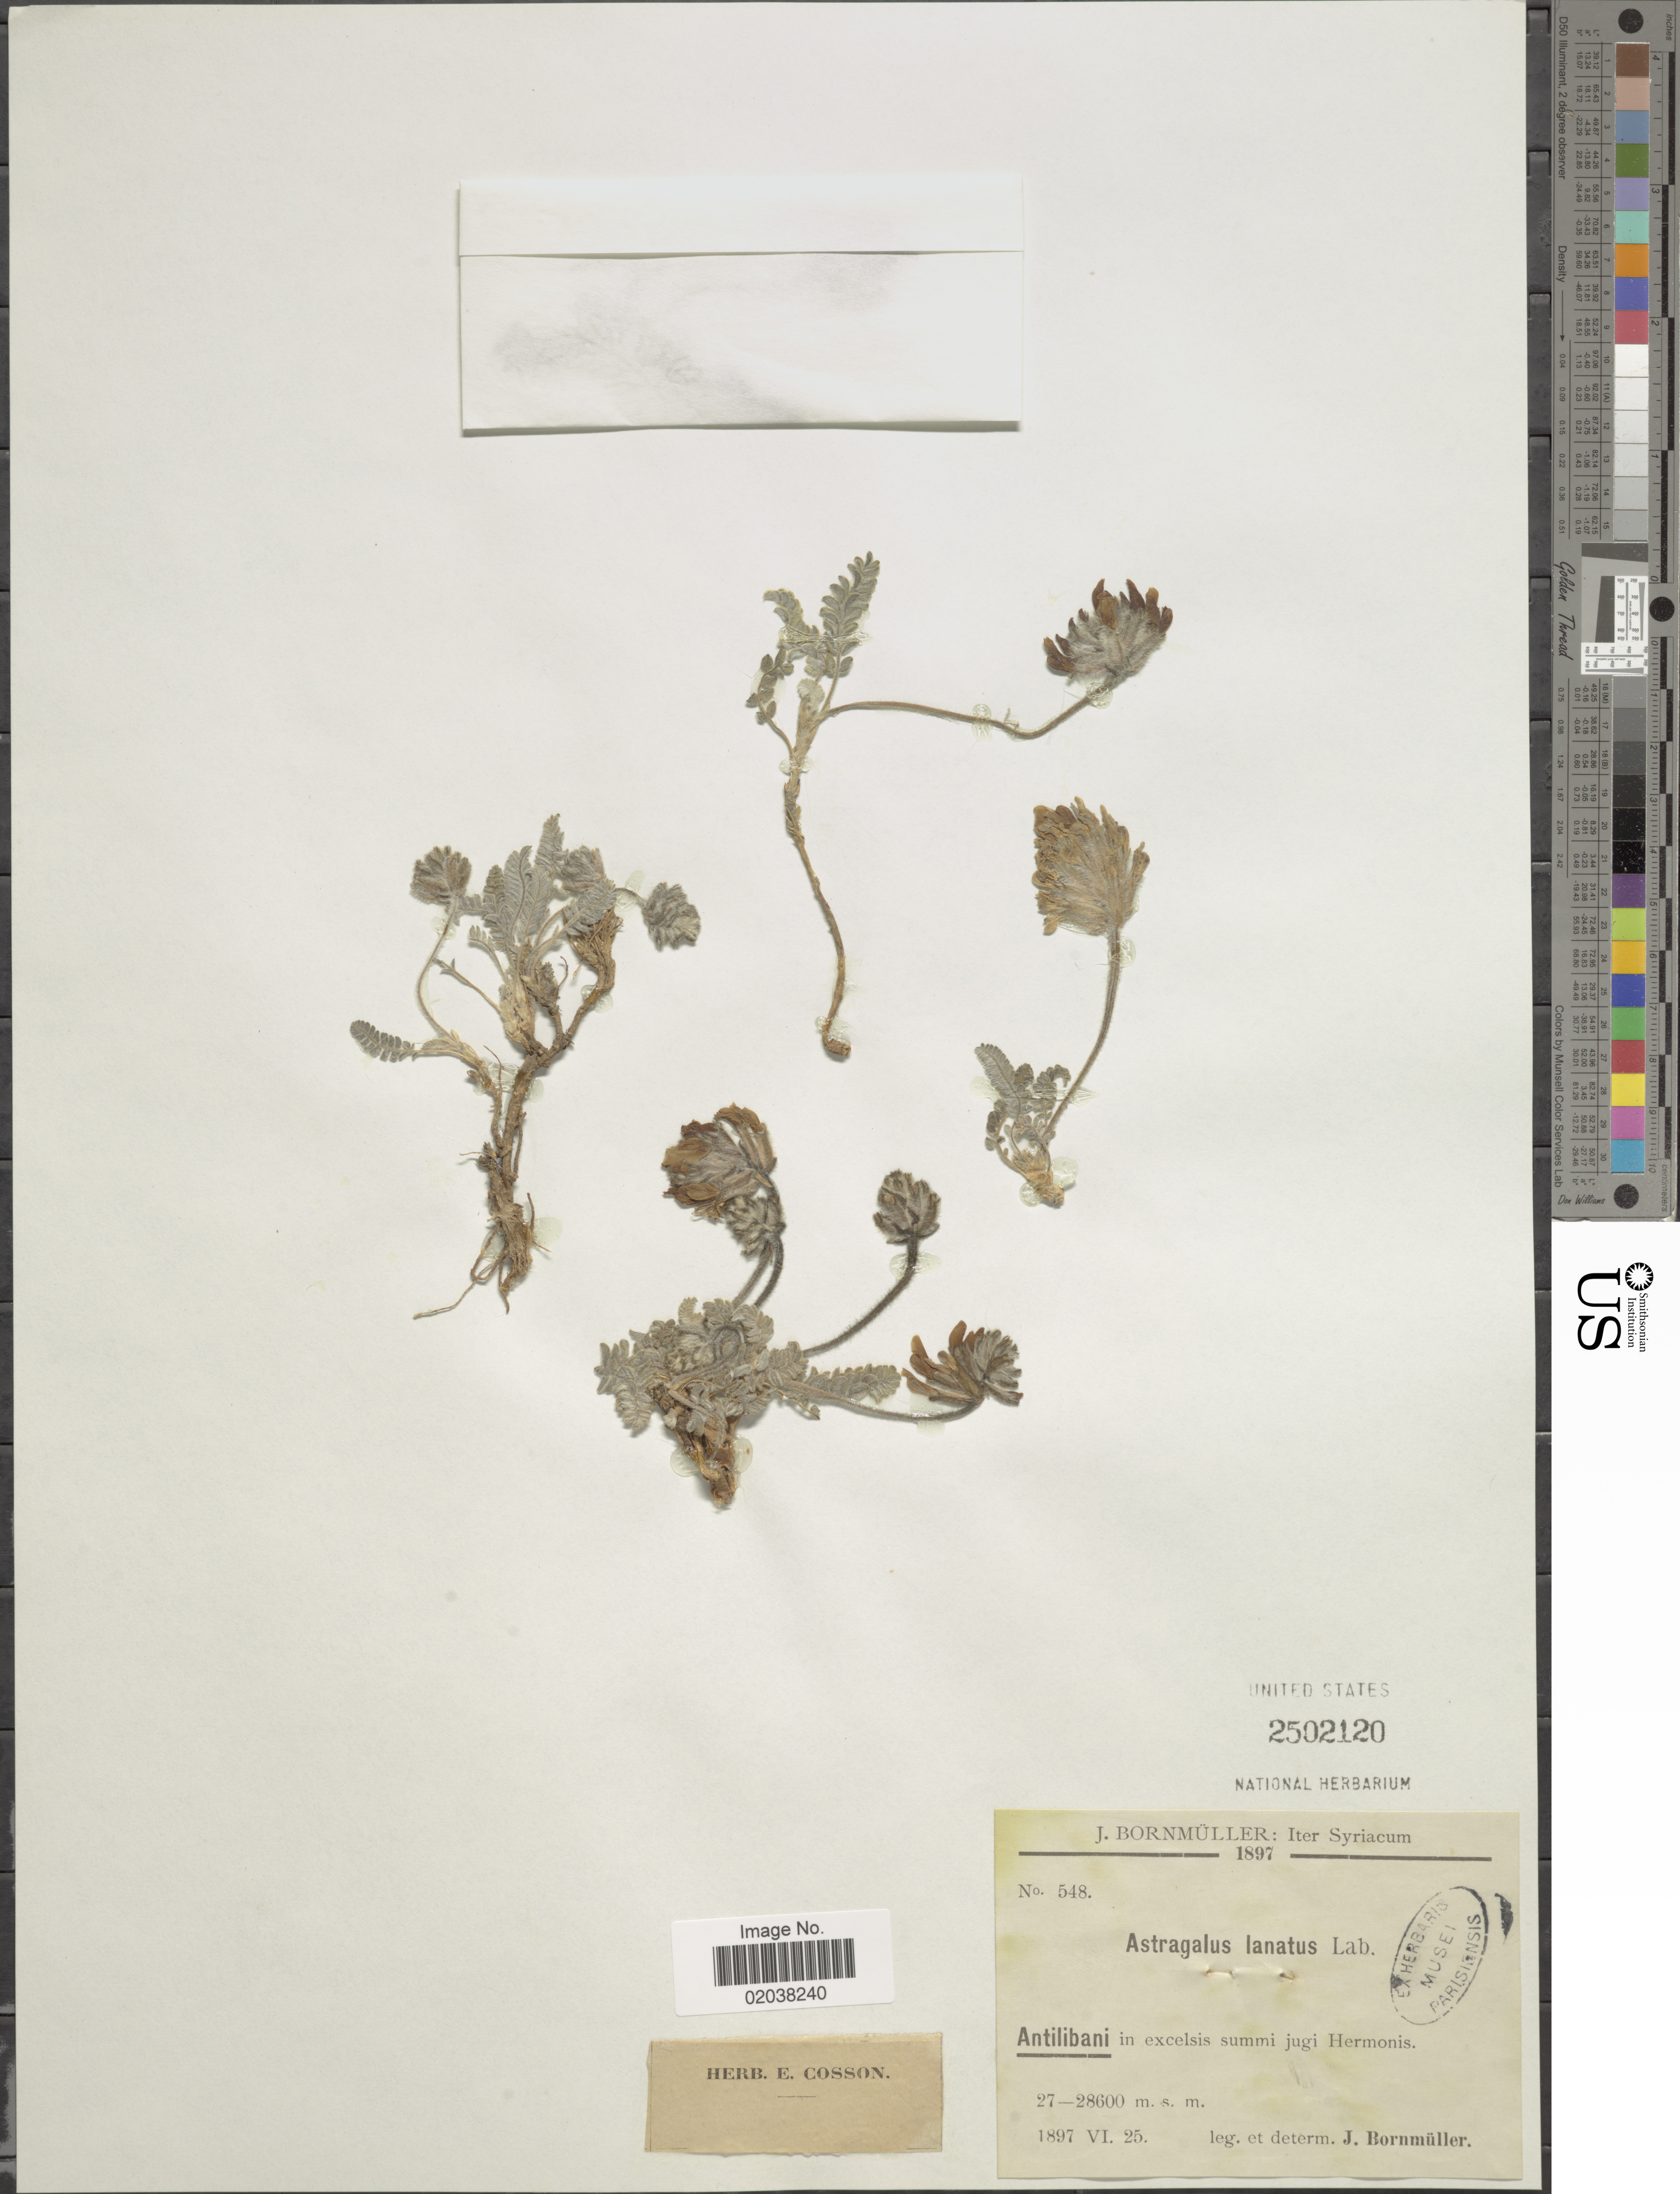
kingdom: Plantae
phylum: Tracheophyta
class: Magnoliopsida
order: Fabales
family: Fabaceae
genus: Astragalus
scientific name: Astragalus lanatus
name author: Labill.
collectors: J. Bornmüller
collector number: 548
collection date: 1897-06-25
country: Syria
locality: Antilibani in excelsis summi jugi Hermonis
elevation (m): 27000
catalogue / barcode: US 2502120